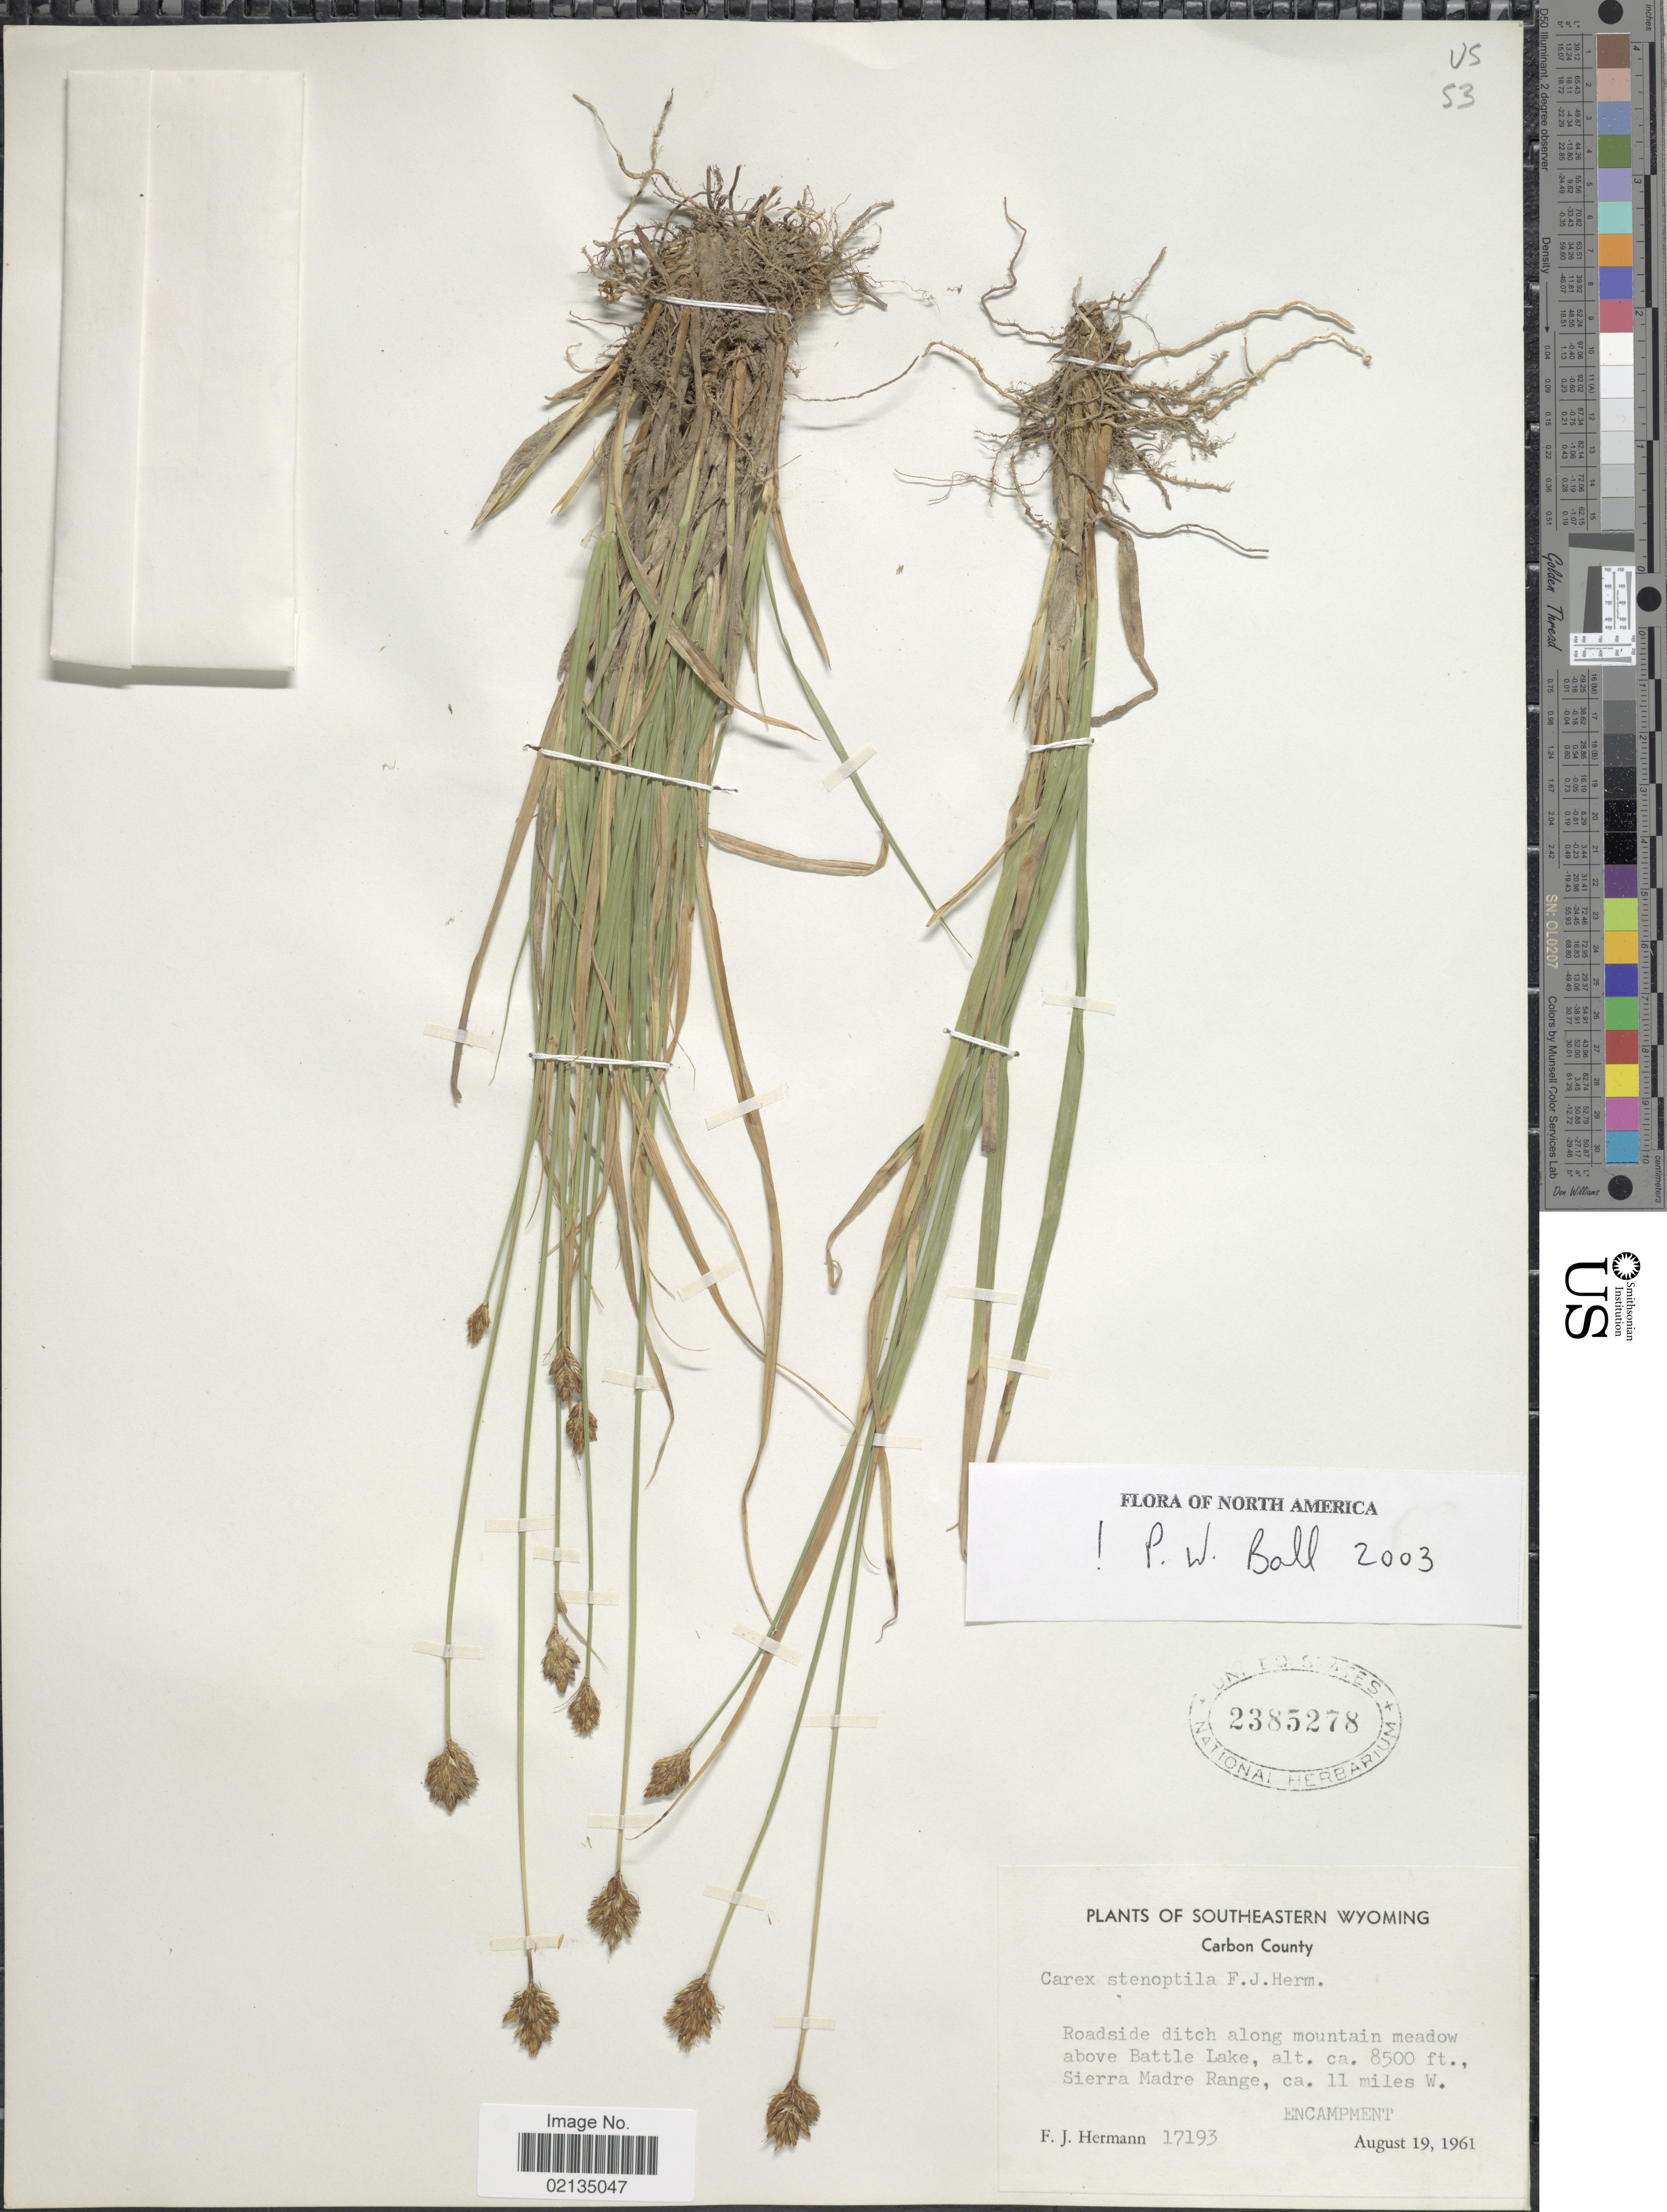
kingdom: Plantae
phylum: Tracheophyta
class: Liliopsida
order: Poales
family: Cyperaceae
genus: Carex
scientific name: Carex stenoptila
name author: F.J. Herm.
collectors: F. J. Hermann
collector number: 17193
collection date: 1961-08-19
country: United States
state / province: Wyoming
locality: Southeastern, Wyoming, Carbon County, Roadside ditch along mountain meadow above Battle Lake. Sierra Madre Range, ca. 11 miles W. Encampment.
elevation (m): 2591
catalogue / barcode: US 2385278